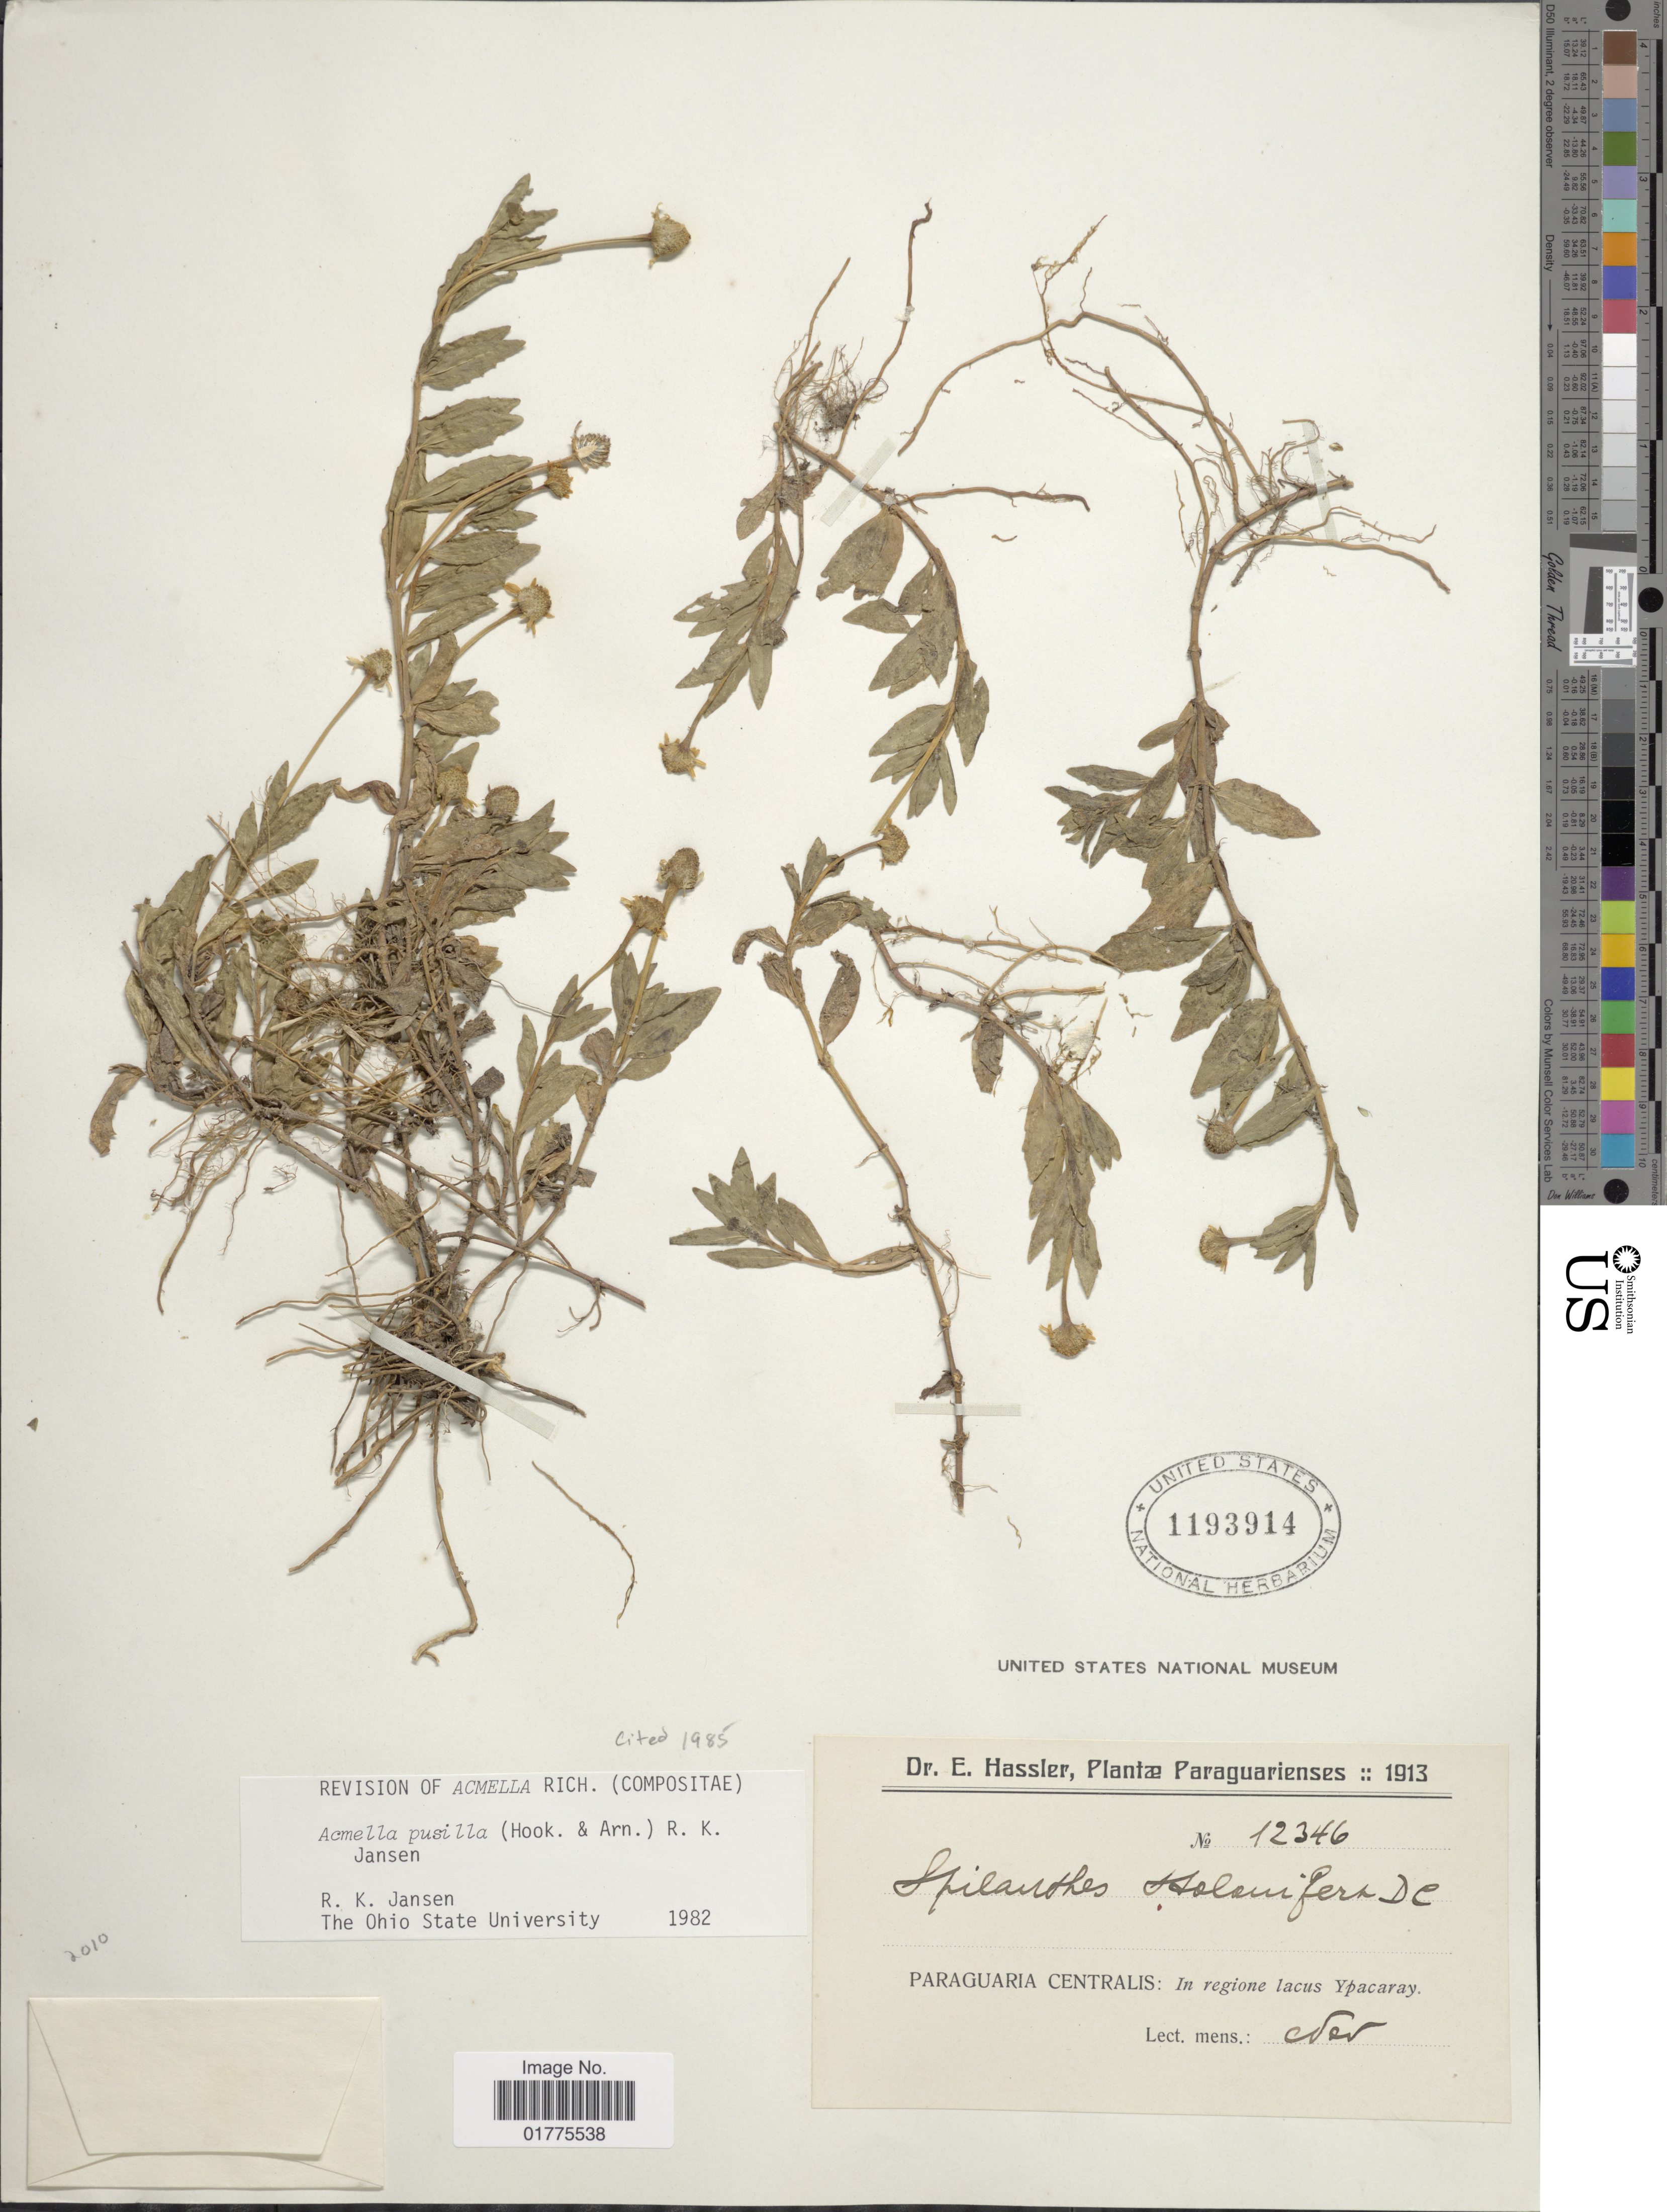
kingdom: Plantae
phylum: Tracheophyta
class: Magnoliopsida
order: Asterales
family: Asteraceae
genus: Acmella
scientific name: Acmella pusilla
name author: (Hook. & Arn.) R.K. Jansen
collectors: E. Hassler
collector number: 12346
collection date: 1913-11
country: Paraguay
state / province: Paraguari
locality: Paraguaria Centralis: in regione lacus Ypacaray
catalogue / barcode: US 1193914